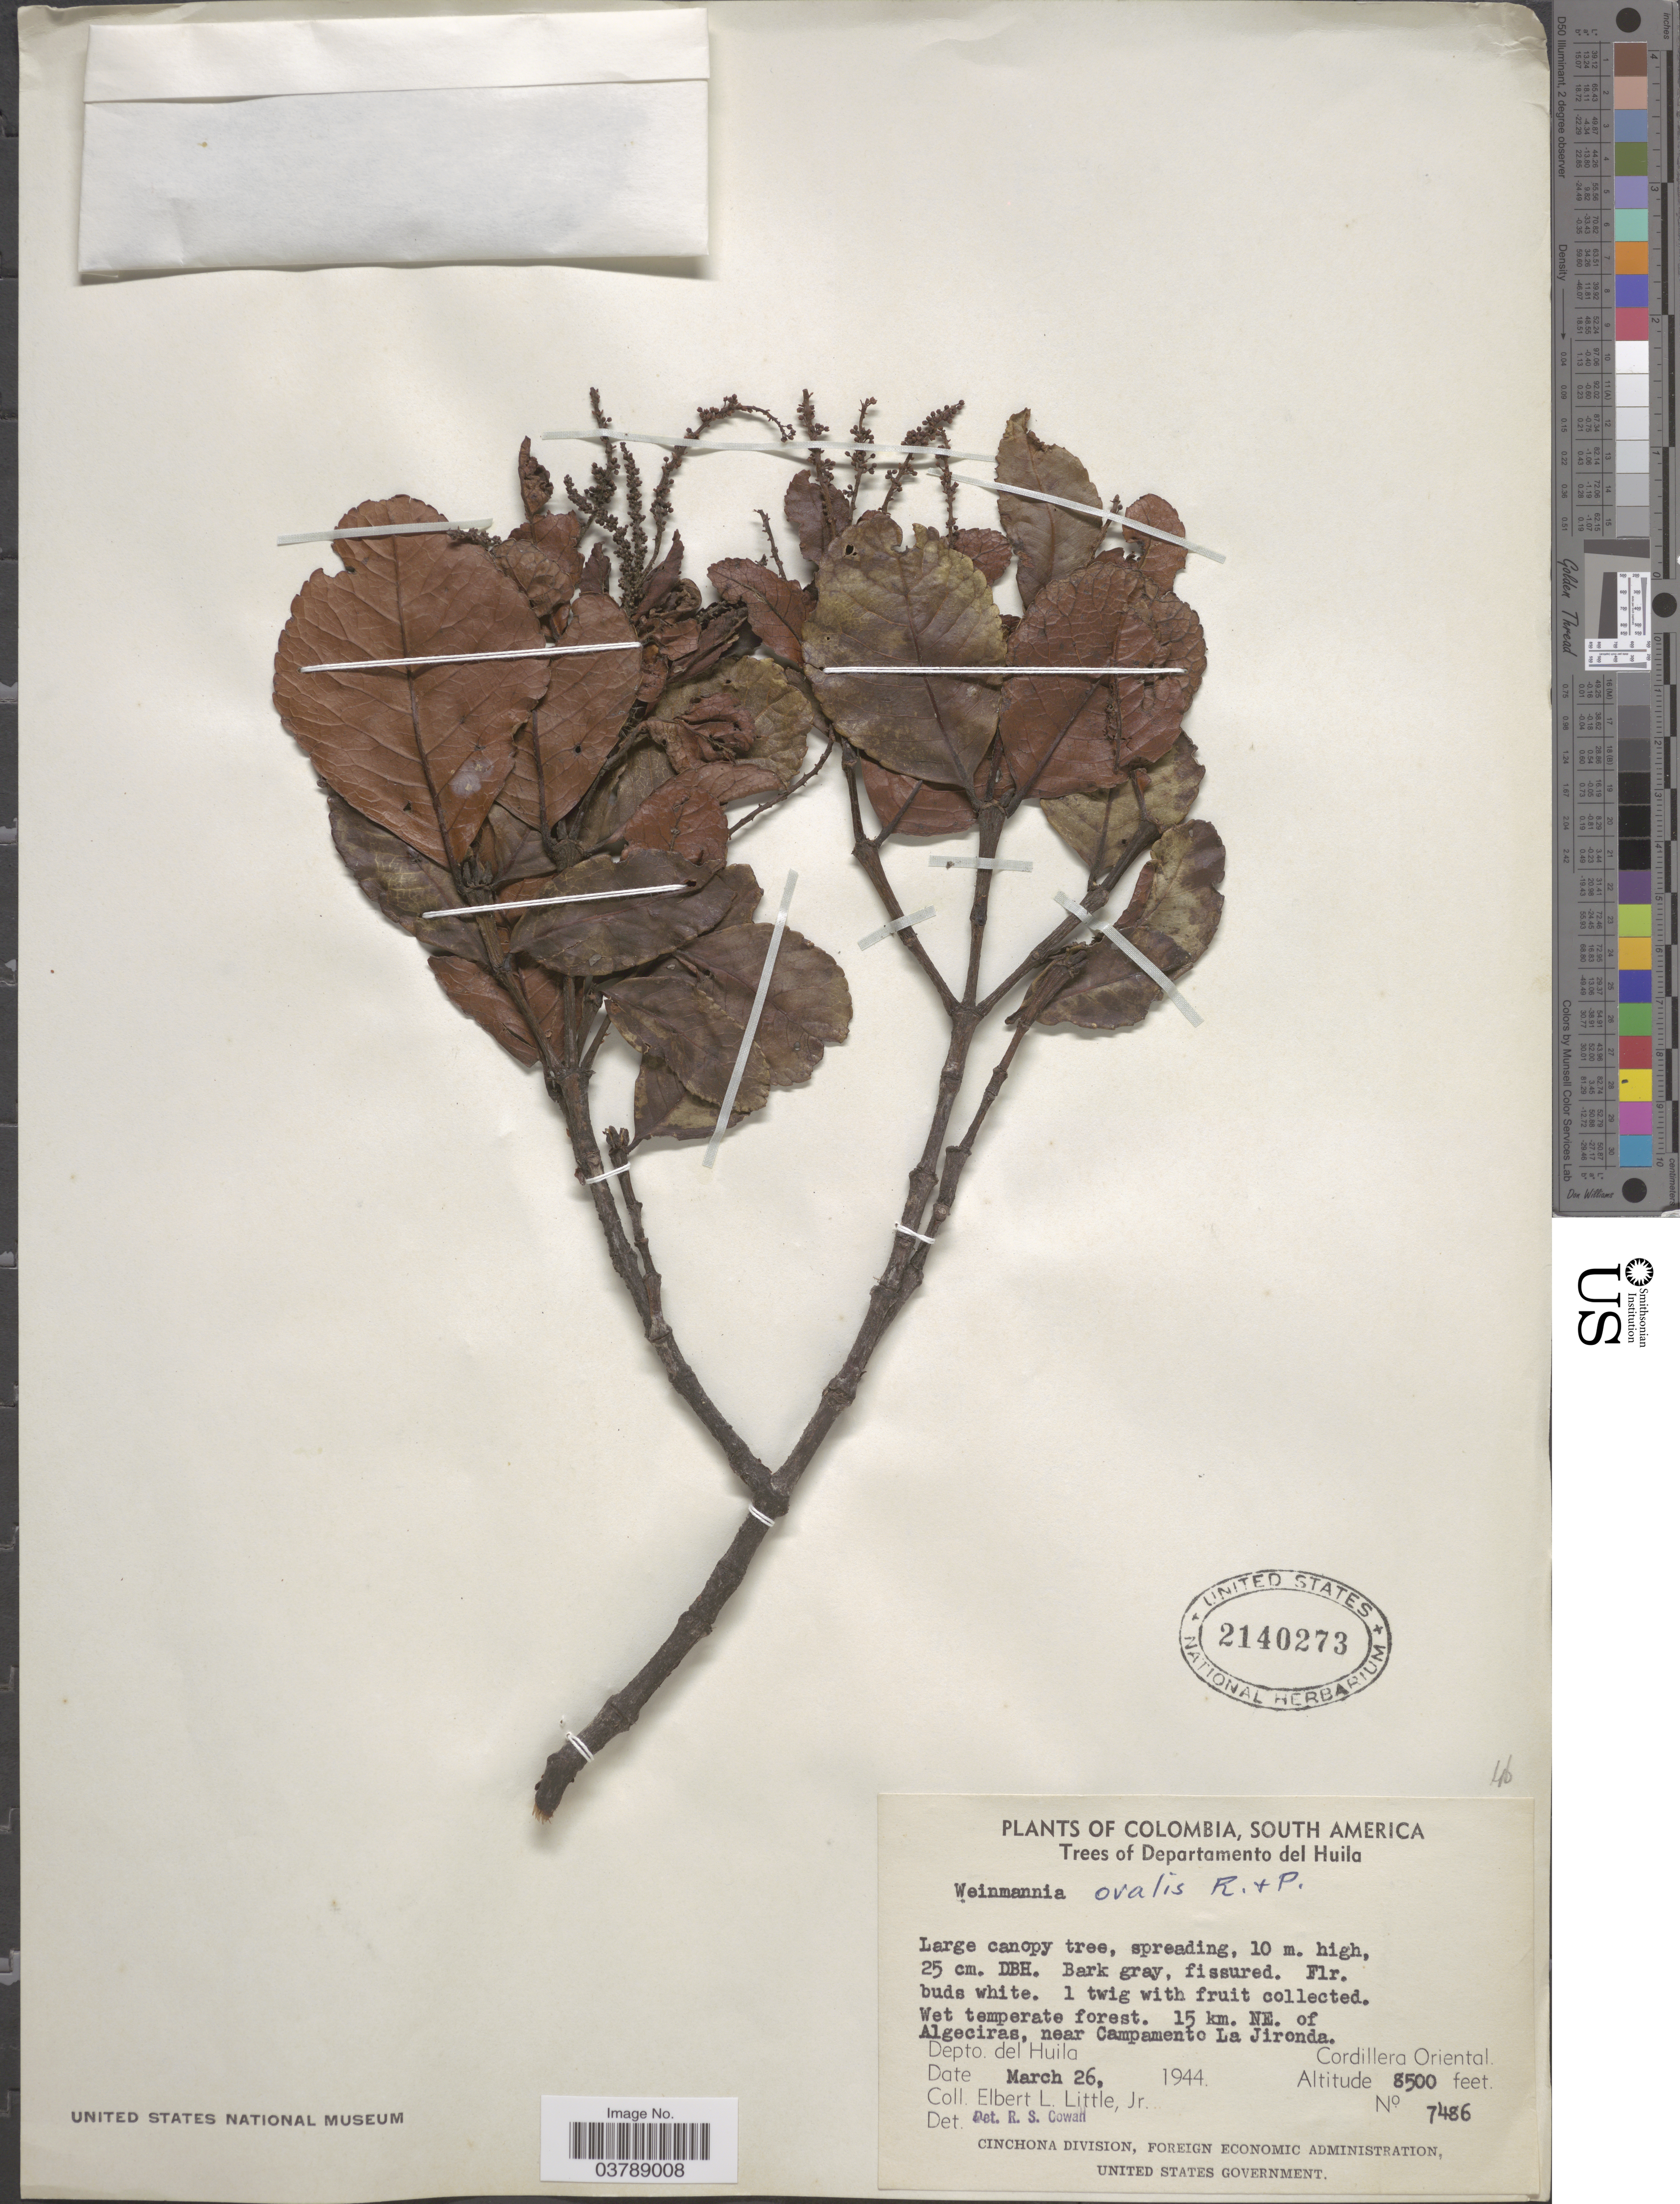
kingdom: Plantae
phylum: Tracheophyta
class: Magnoliopsida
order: Oxalidales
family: Cunoniaceae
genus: Weinmannia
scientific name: Weinmannia balbisiana var. laurina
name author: (Kunth) Cuatrec.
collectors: E. L. Little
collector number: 7486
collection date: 1944-03-26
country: Colombia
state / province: Huila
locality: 15 km. NE. of Algeciras, near Campamento La Jironda. Depto. de Huila. Cordillera Oriental.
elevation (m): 2591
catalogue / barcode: US 2140273